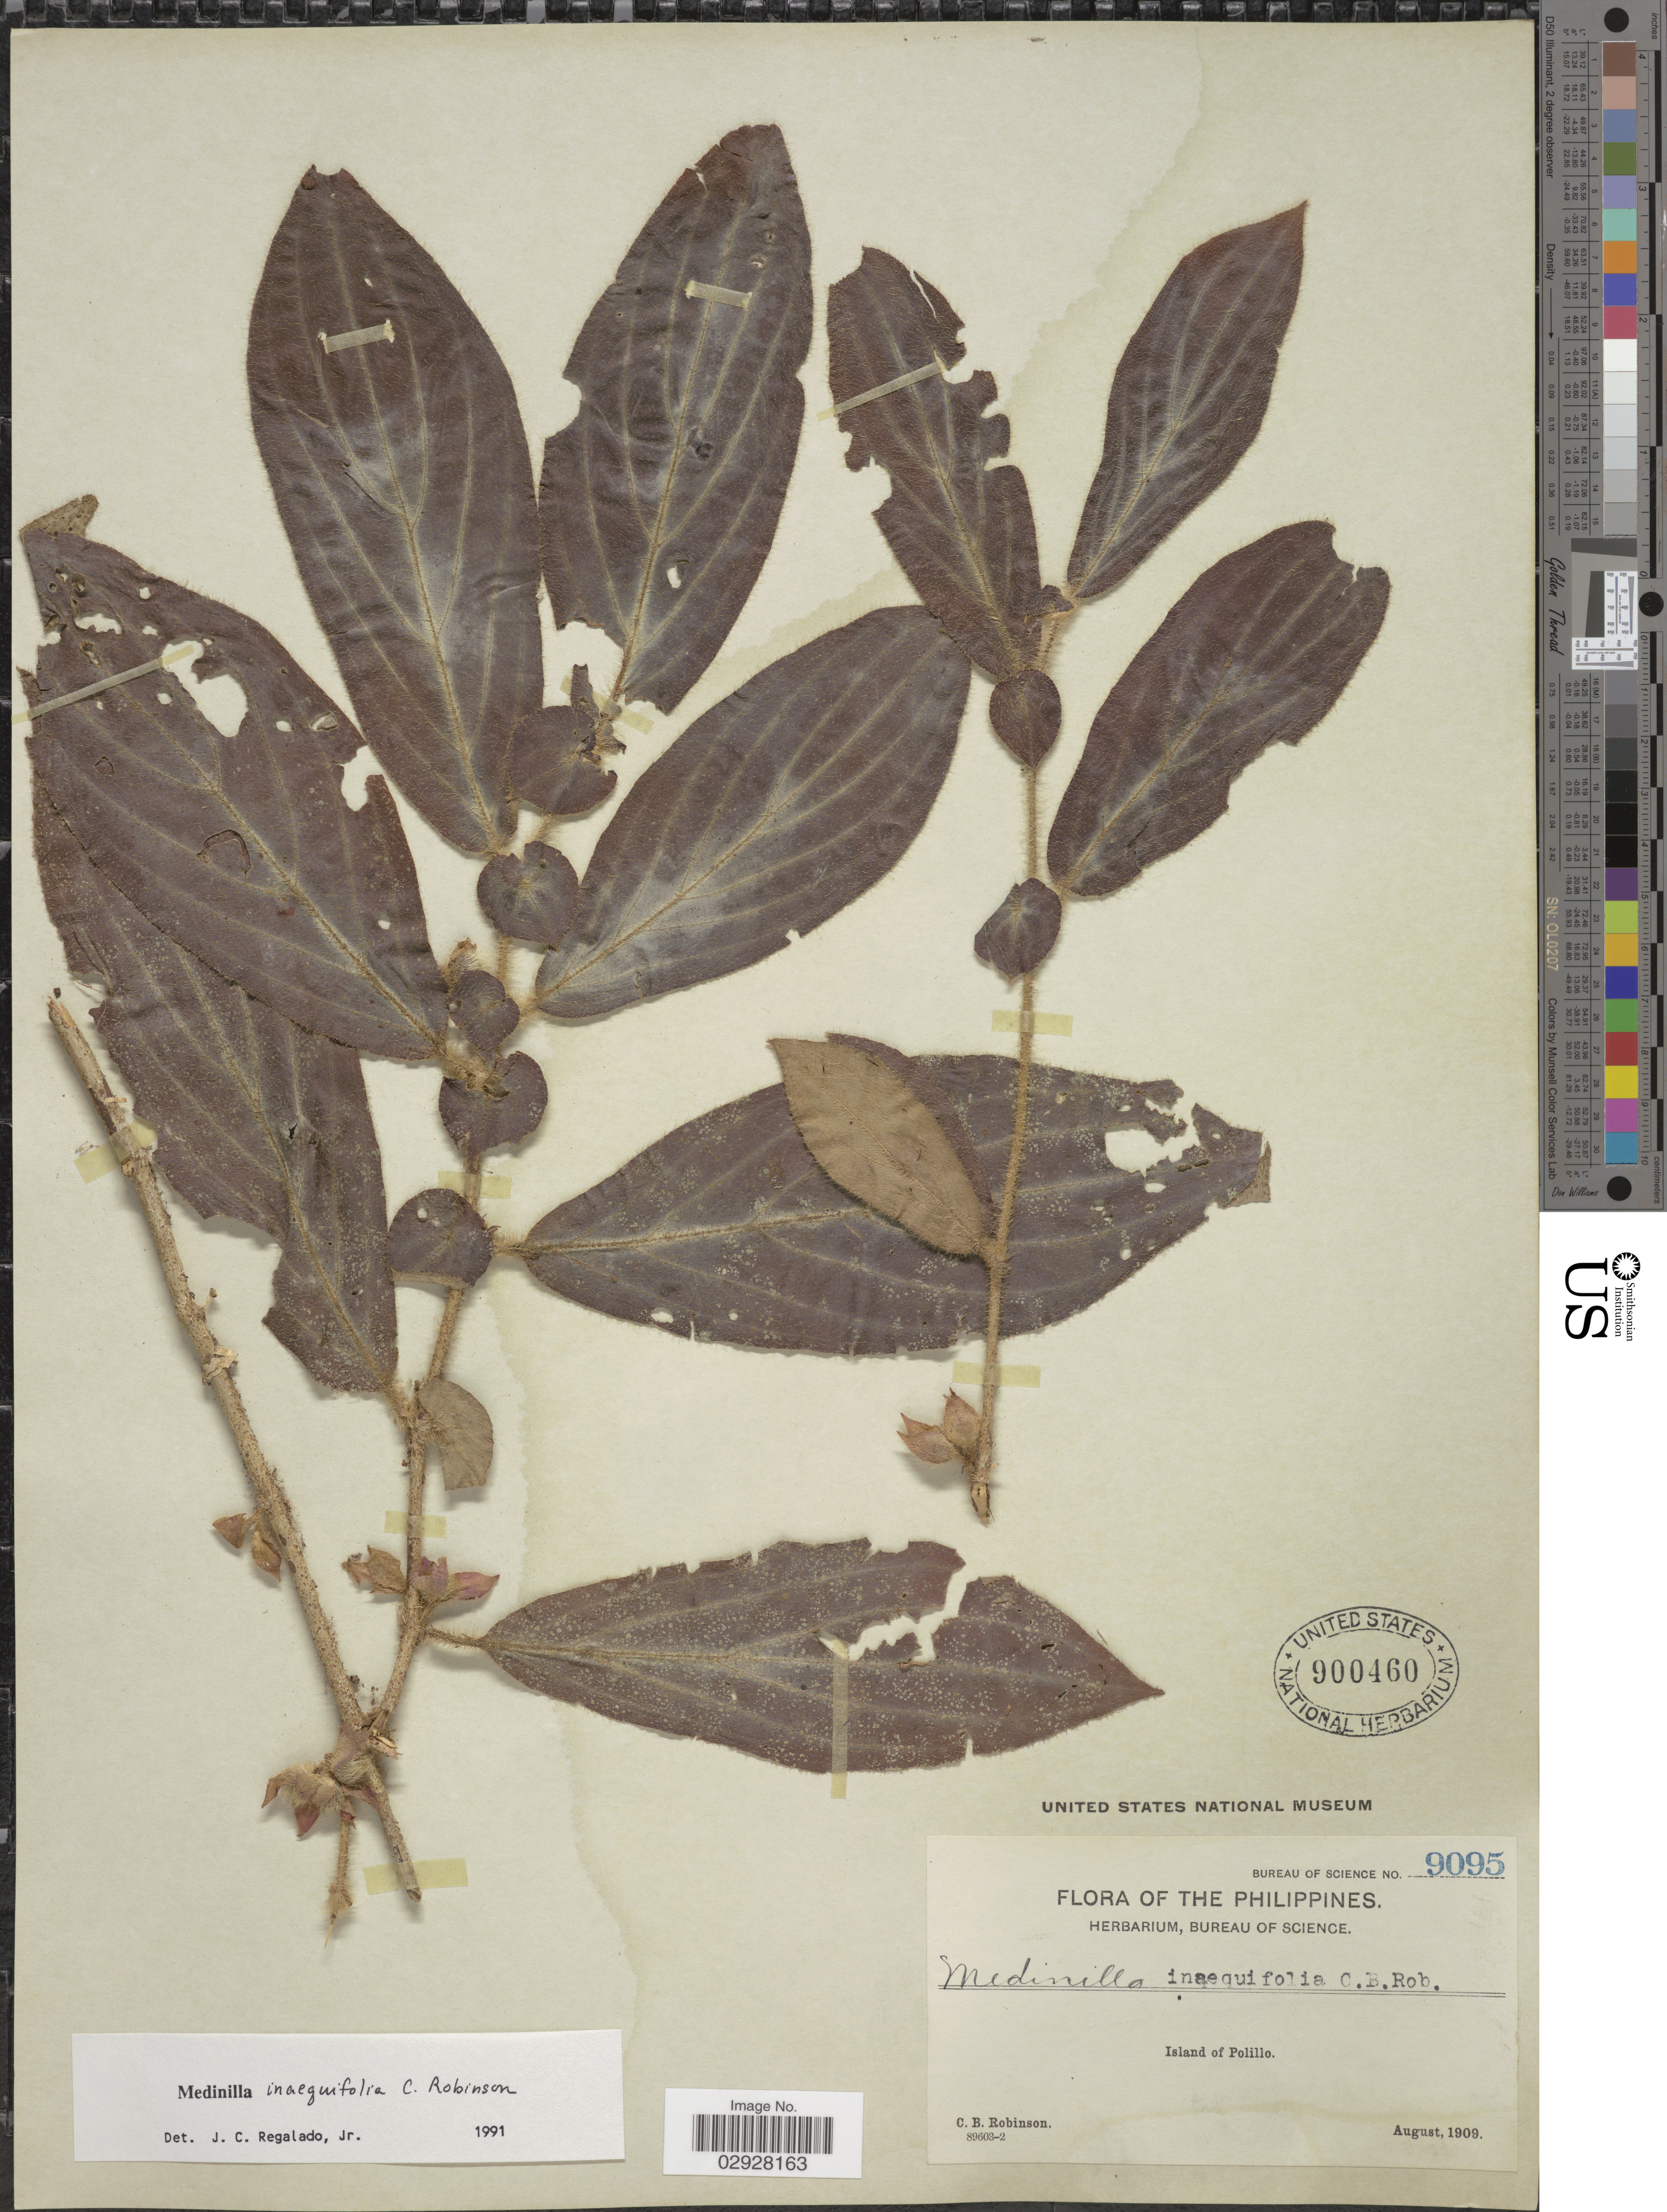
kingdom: Plantae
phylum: Tracheophyta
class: Magnoliopsida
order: Myrtales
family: Melastomataceae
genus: Medinilla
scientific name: Medinilla inaequifolia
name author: C.B. Rob.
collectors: C. Robinson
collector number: Bureau of Science 9095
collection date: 1909-08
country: Philippines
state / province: Calabarzon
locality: Island of Polillo.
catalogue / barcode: US 900460